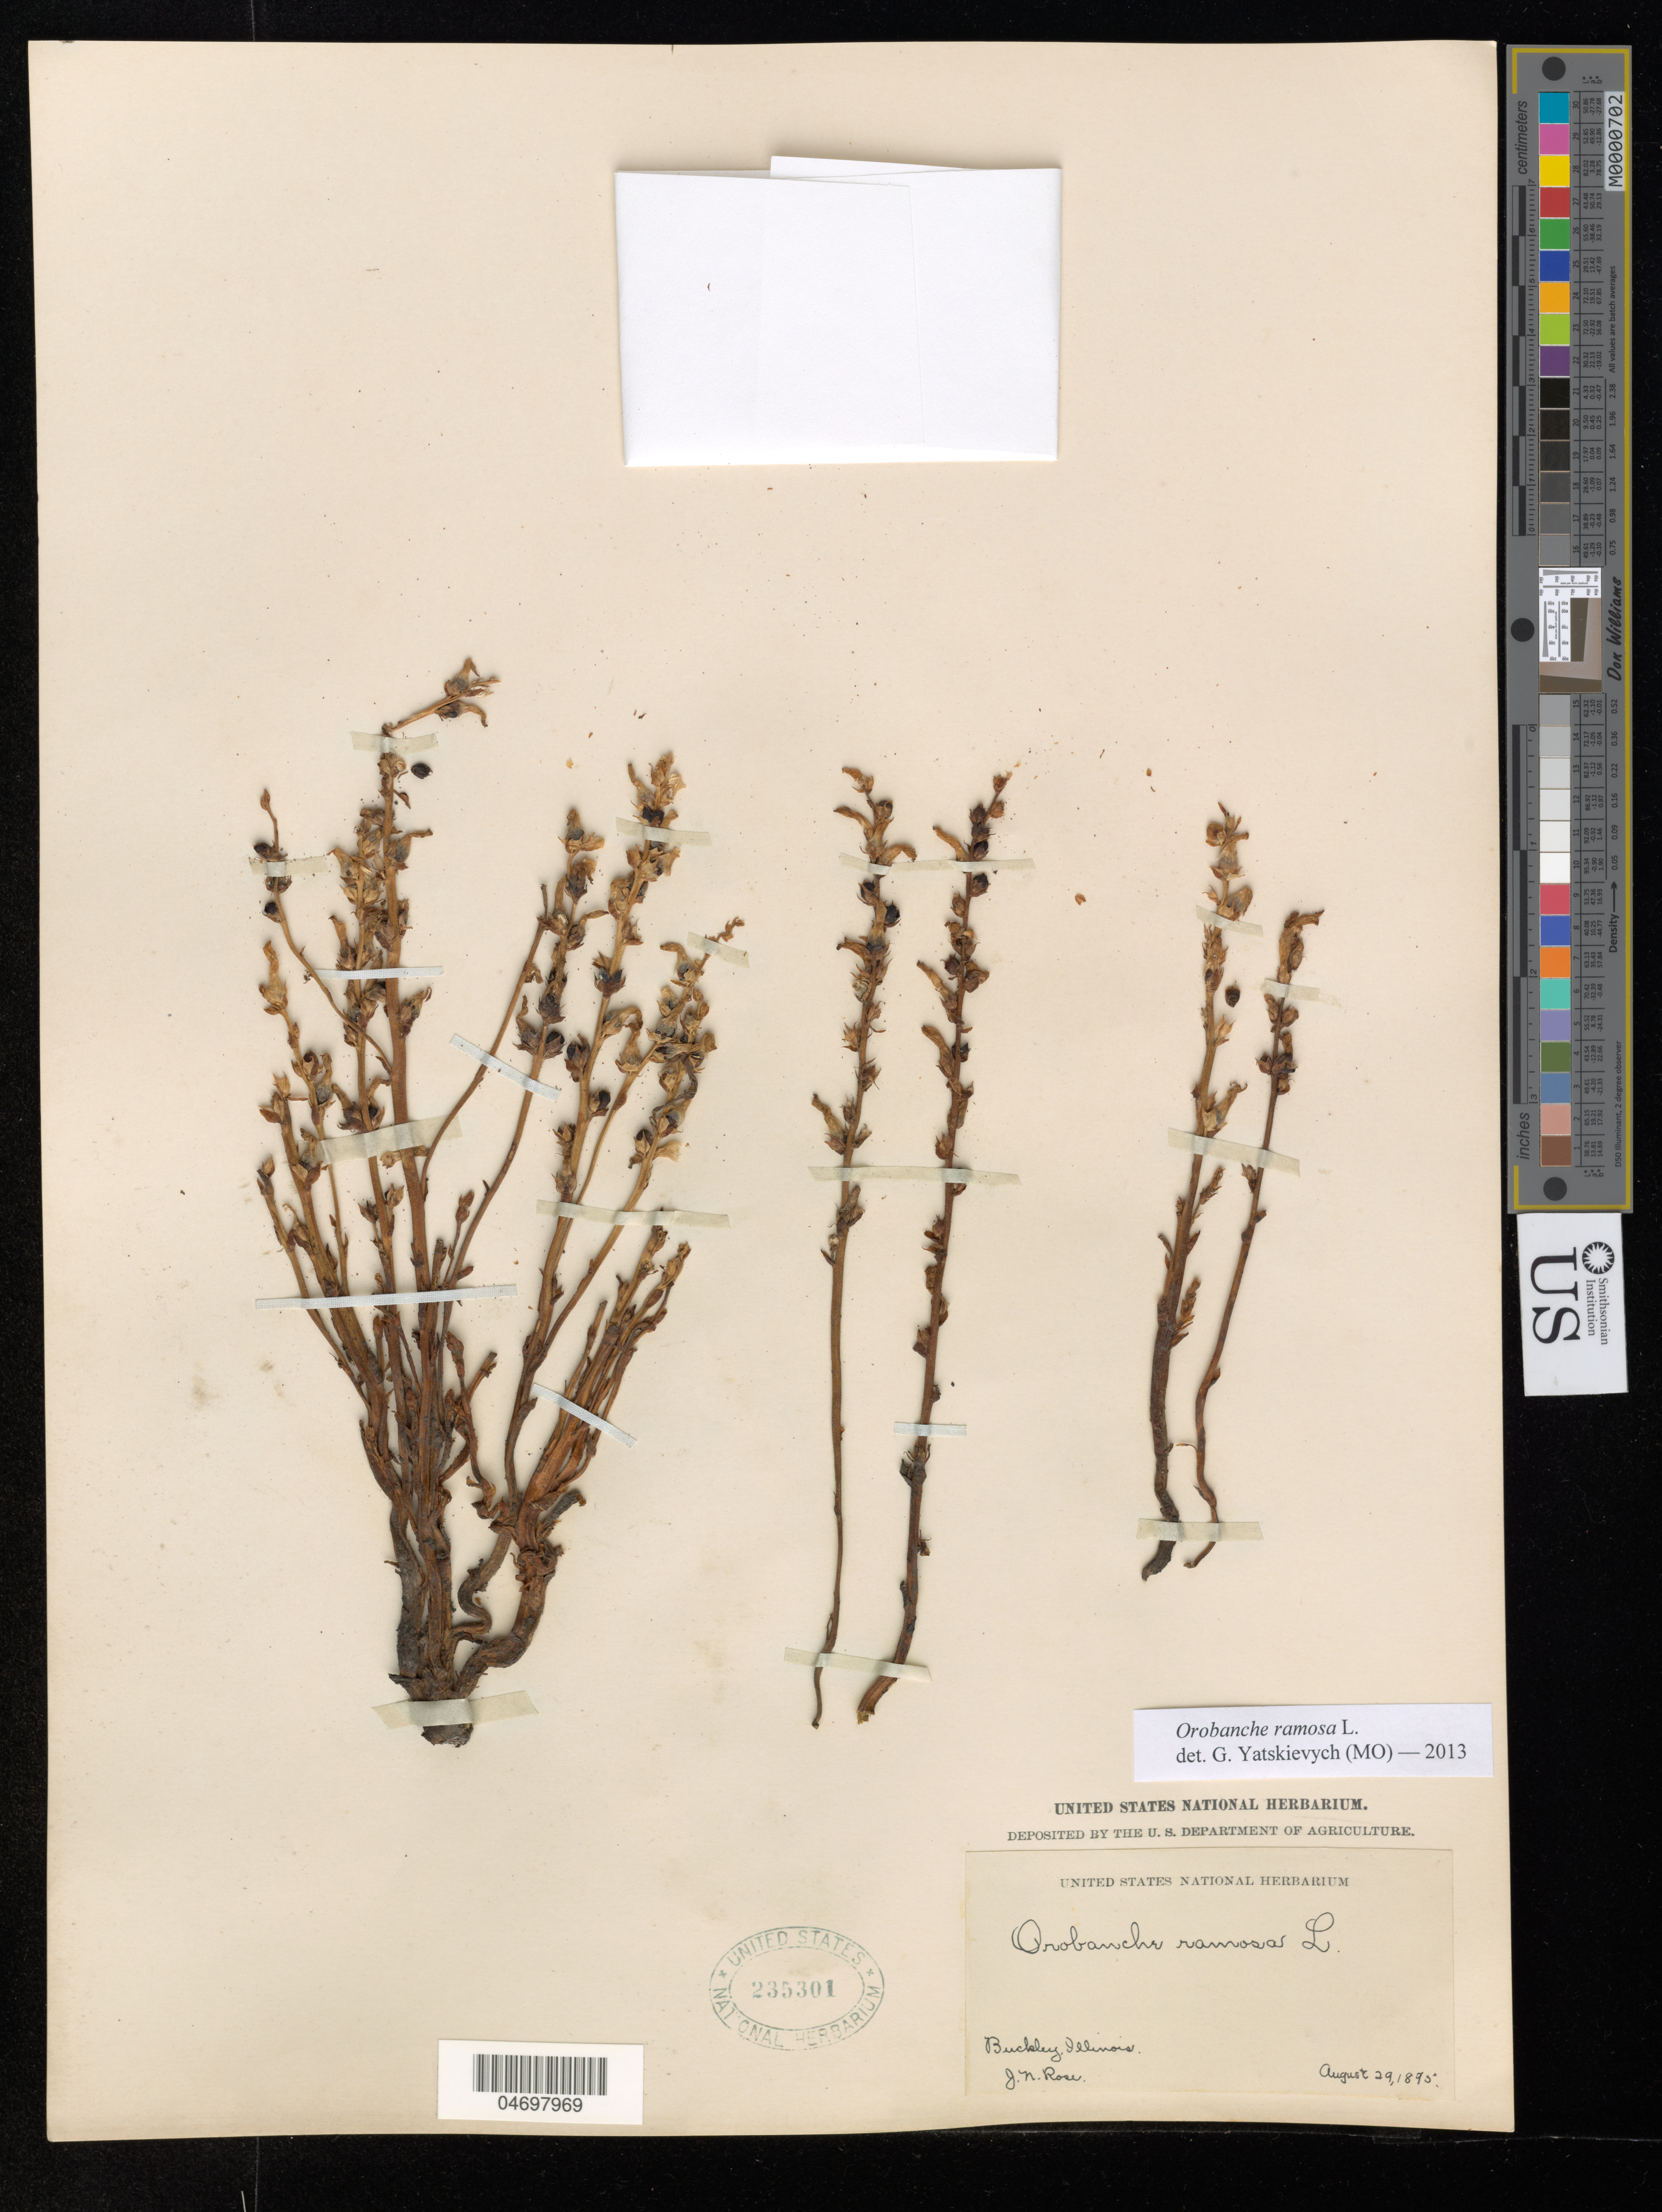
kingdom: Plantae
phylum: Tracheophyta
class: Magnoliopsida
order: Lamiales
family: Orobanchaceae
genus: Orobanche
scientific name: Orobanche ramosa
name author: L.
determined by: Yatskievych, G.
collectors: J. N. Rose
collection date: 1895-08-29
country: United States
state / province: Illinois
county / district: Iroquois Co.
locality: Buckley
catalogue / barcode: US 235301